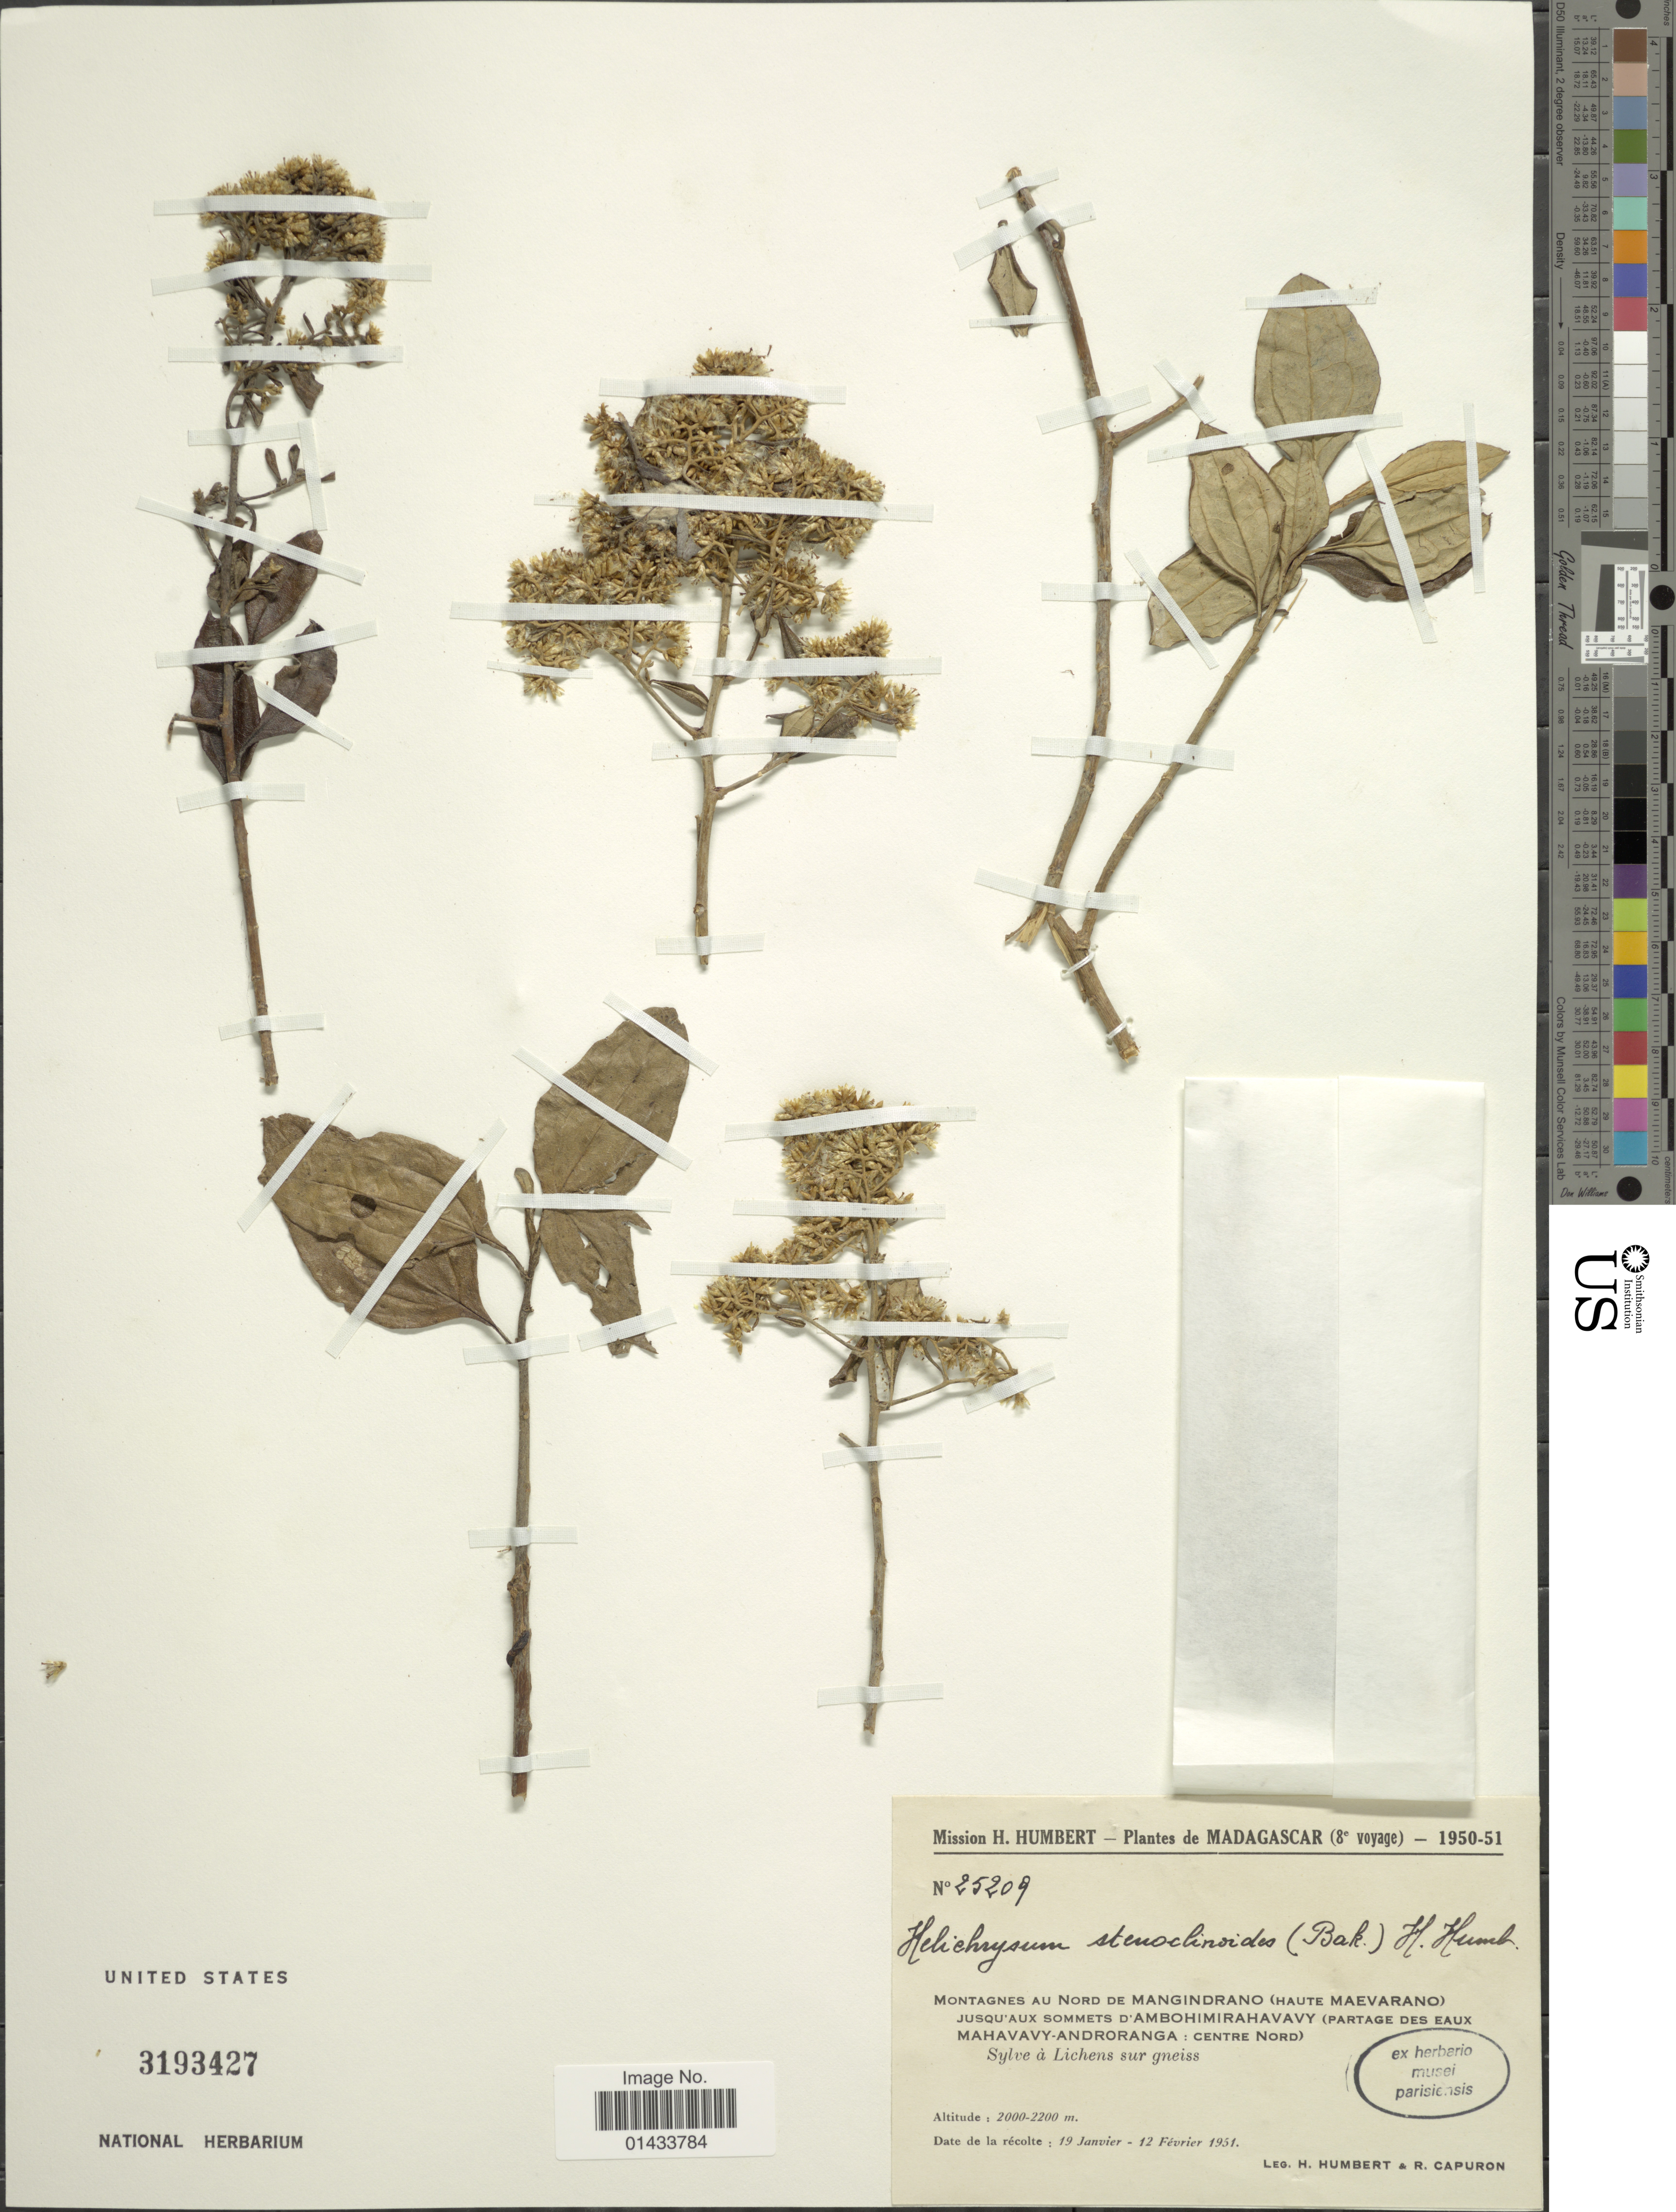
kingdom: Plantae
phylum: Tracheophyta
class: Magnoliopsida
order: Asterales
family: Asteraceae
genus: Helichrysum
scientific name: Helichrysum stenoclinoides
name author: (Baker) Humbert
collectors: H. Humbert & R. Capuron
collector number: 25209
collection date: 1951-01-19/1951-02-12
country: Madagascar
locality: Montagnes au nord de Mangindrano (Haute Maevarano) Jusq' aux Sommets d' Ambohimirahavavy (Partage des aux Mahavavy-Androranga: Centre Nord)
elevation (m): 2000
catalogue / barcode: US 3193427